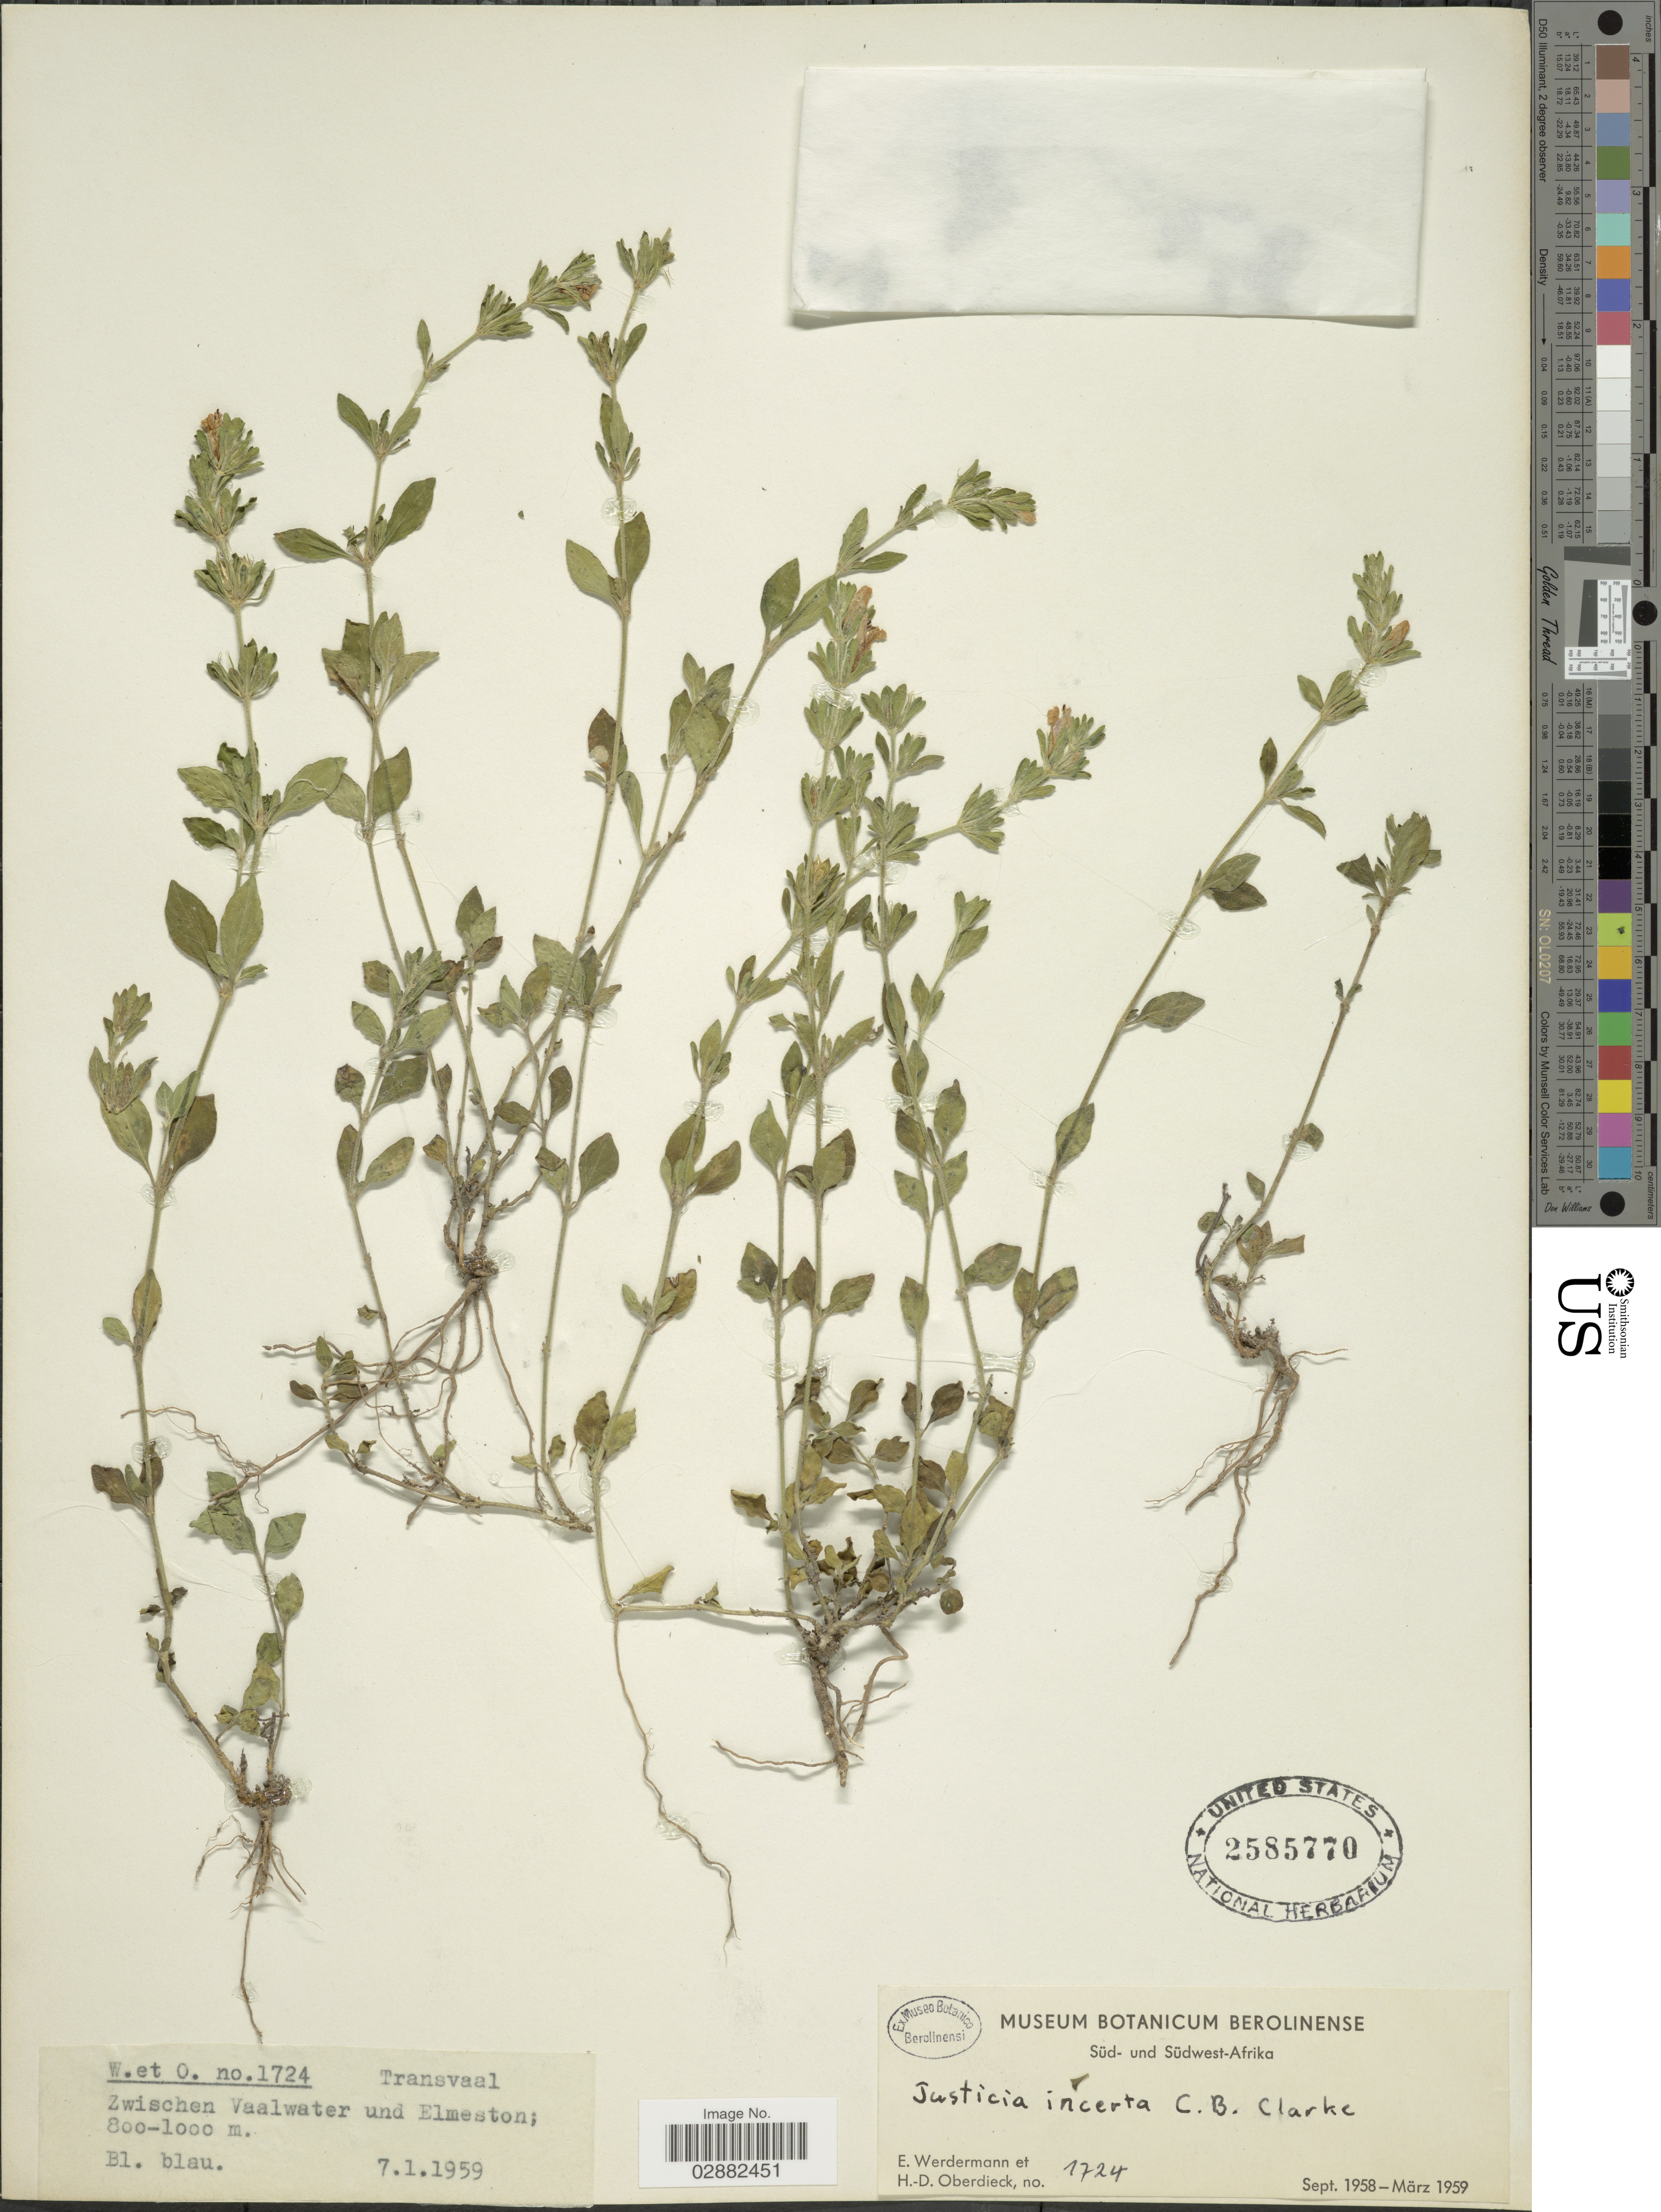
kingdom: Plantae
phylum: Tracheophyta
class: Magnoliopsida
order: Lamiales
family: Acanthaceae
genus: Justicia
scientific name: Justicia incerta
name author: C.B. Clarke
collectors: E. Werdermann & H. Oberdieck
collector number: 1724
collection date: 1959-01-07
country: South Africa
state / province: Limpopo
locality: Transvaal, Zwischen Vaalwater und Elmeston.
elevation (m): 800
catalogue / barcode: US 2585770